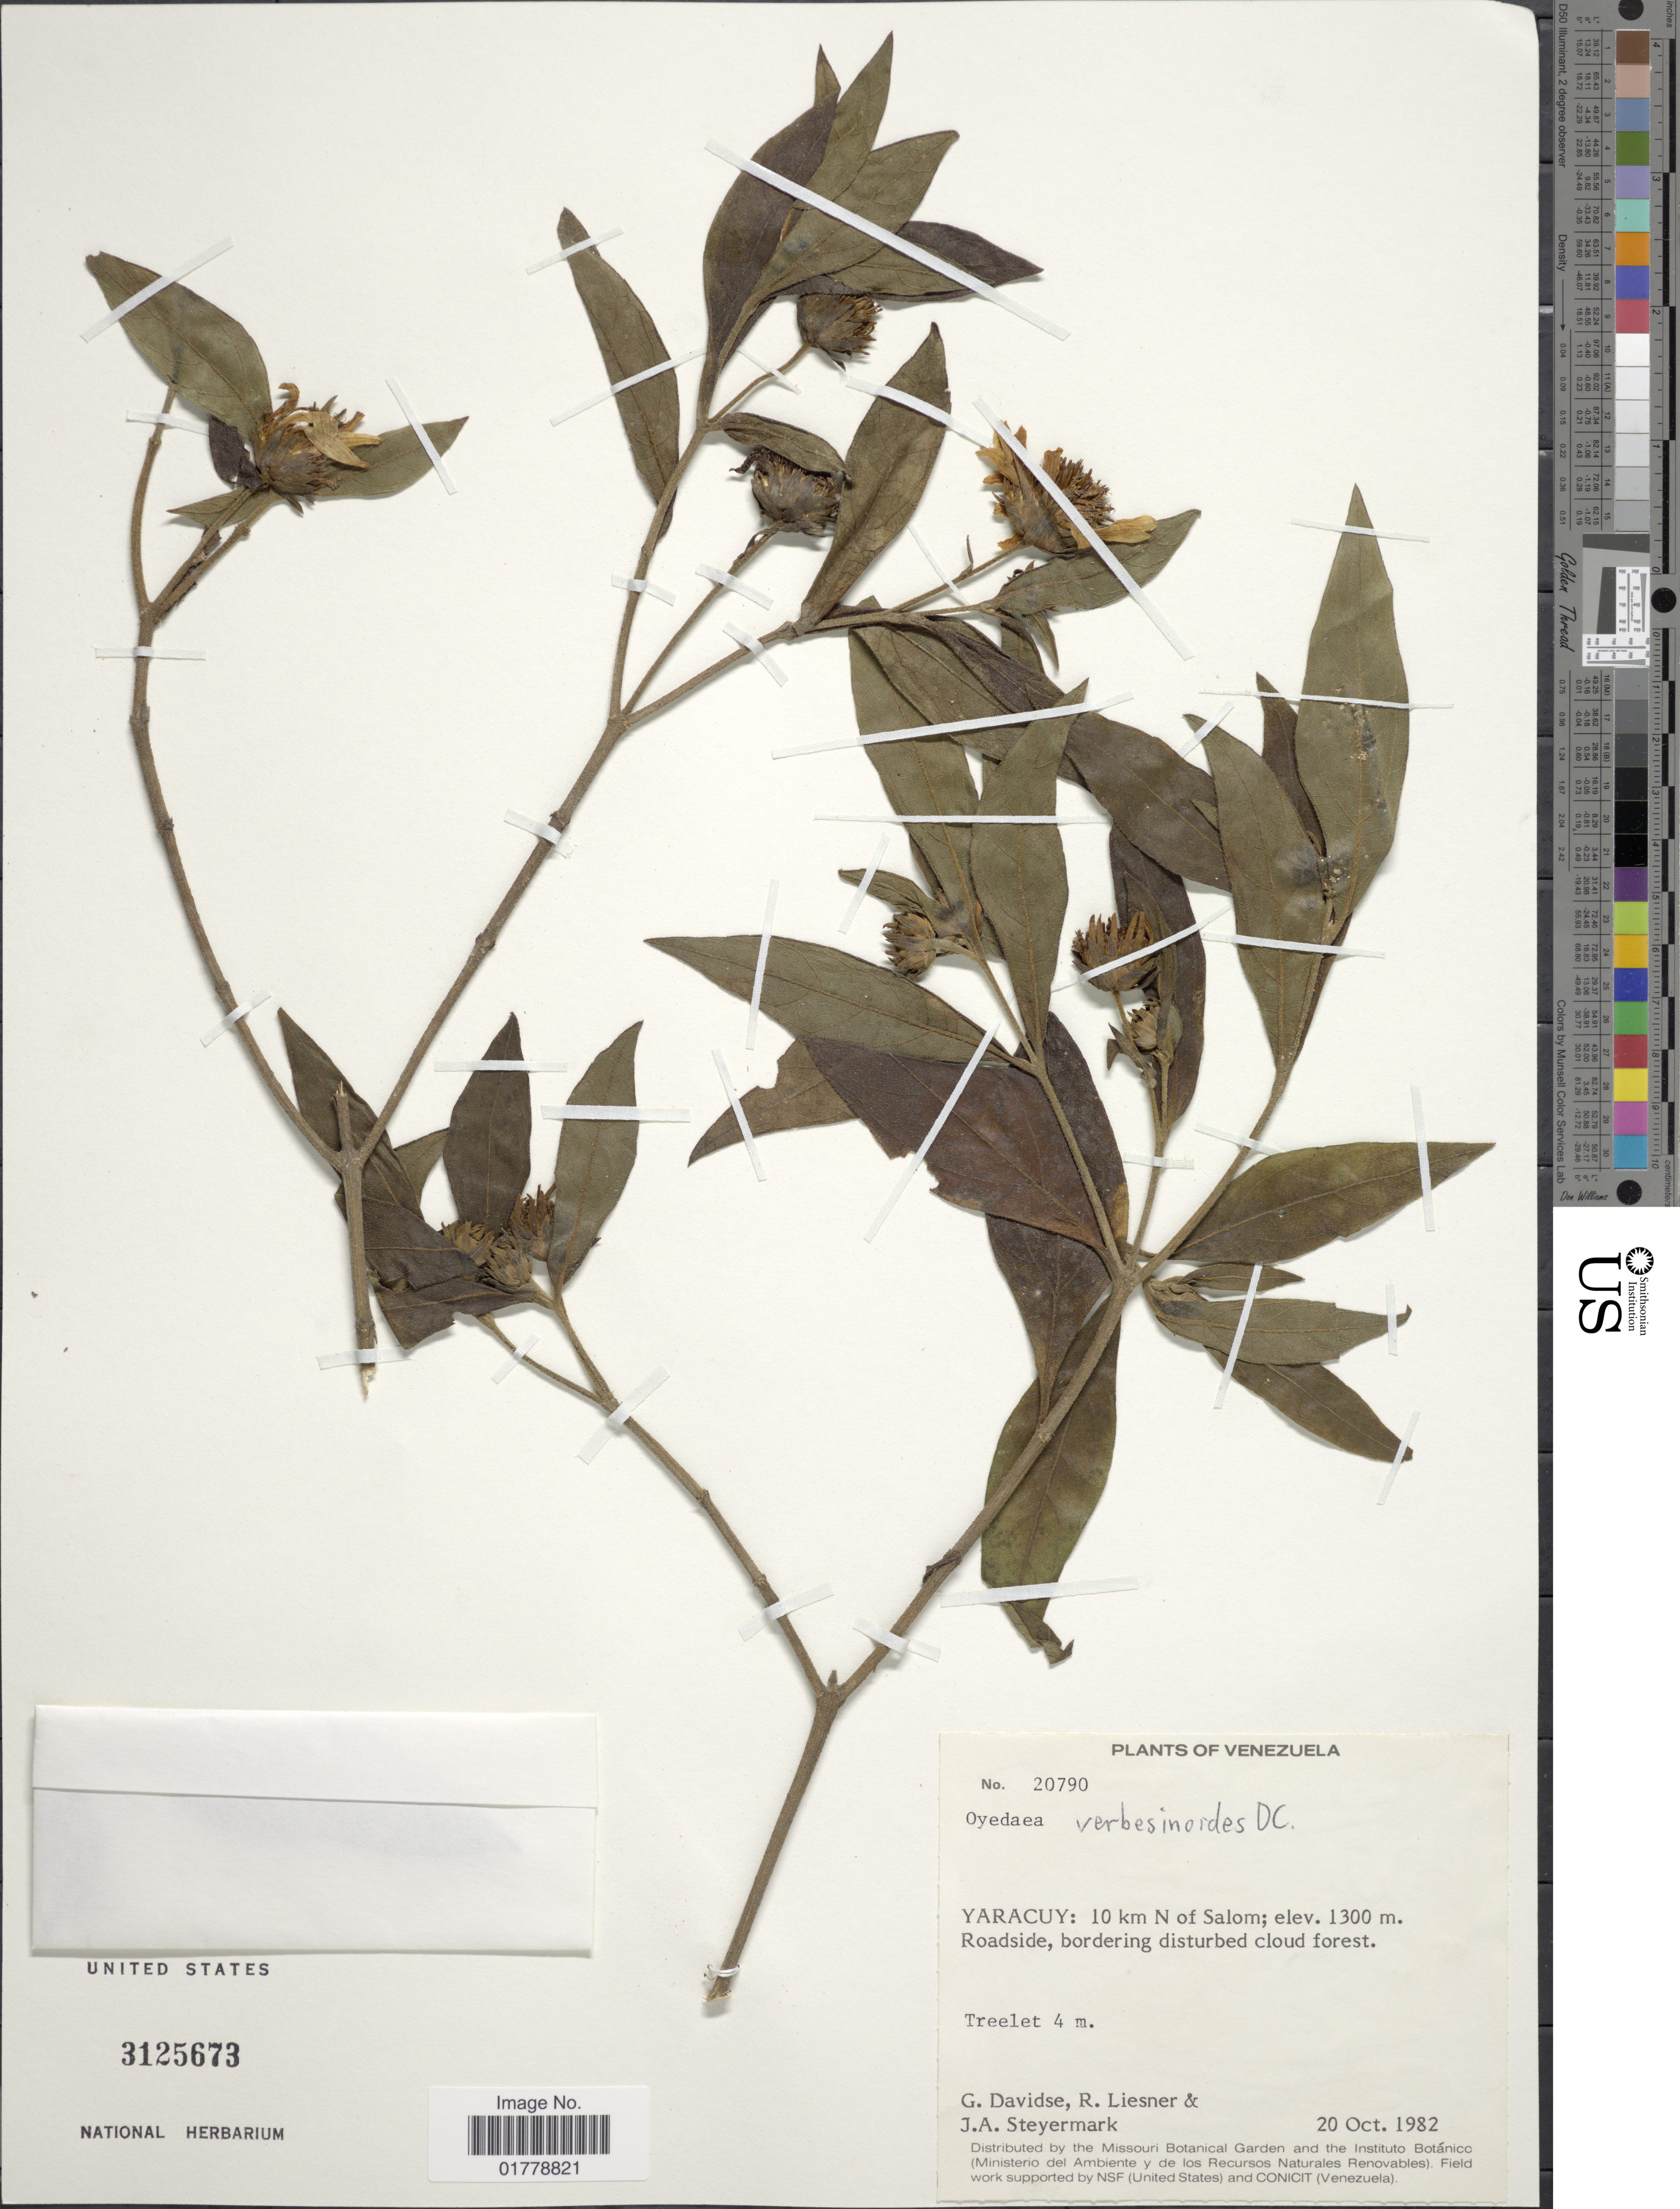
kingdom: Plantae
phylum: Tracheophyta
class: Magnoliopsida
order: Asterales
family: Asteraceae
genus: Oyedaea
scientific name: Oyedaea verbesinoides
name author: DC.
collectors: G. Davidse, R. L. Liesner & J. Steyermark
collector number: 20790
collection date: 1982-10-20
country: Venezuela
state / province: Yaracuy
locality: Yaracuy: 10 km N of Salom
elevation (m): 1300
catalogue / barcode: US 3125673